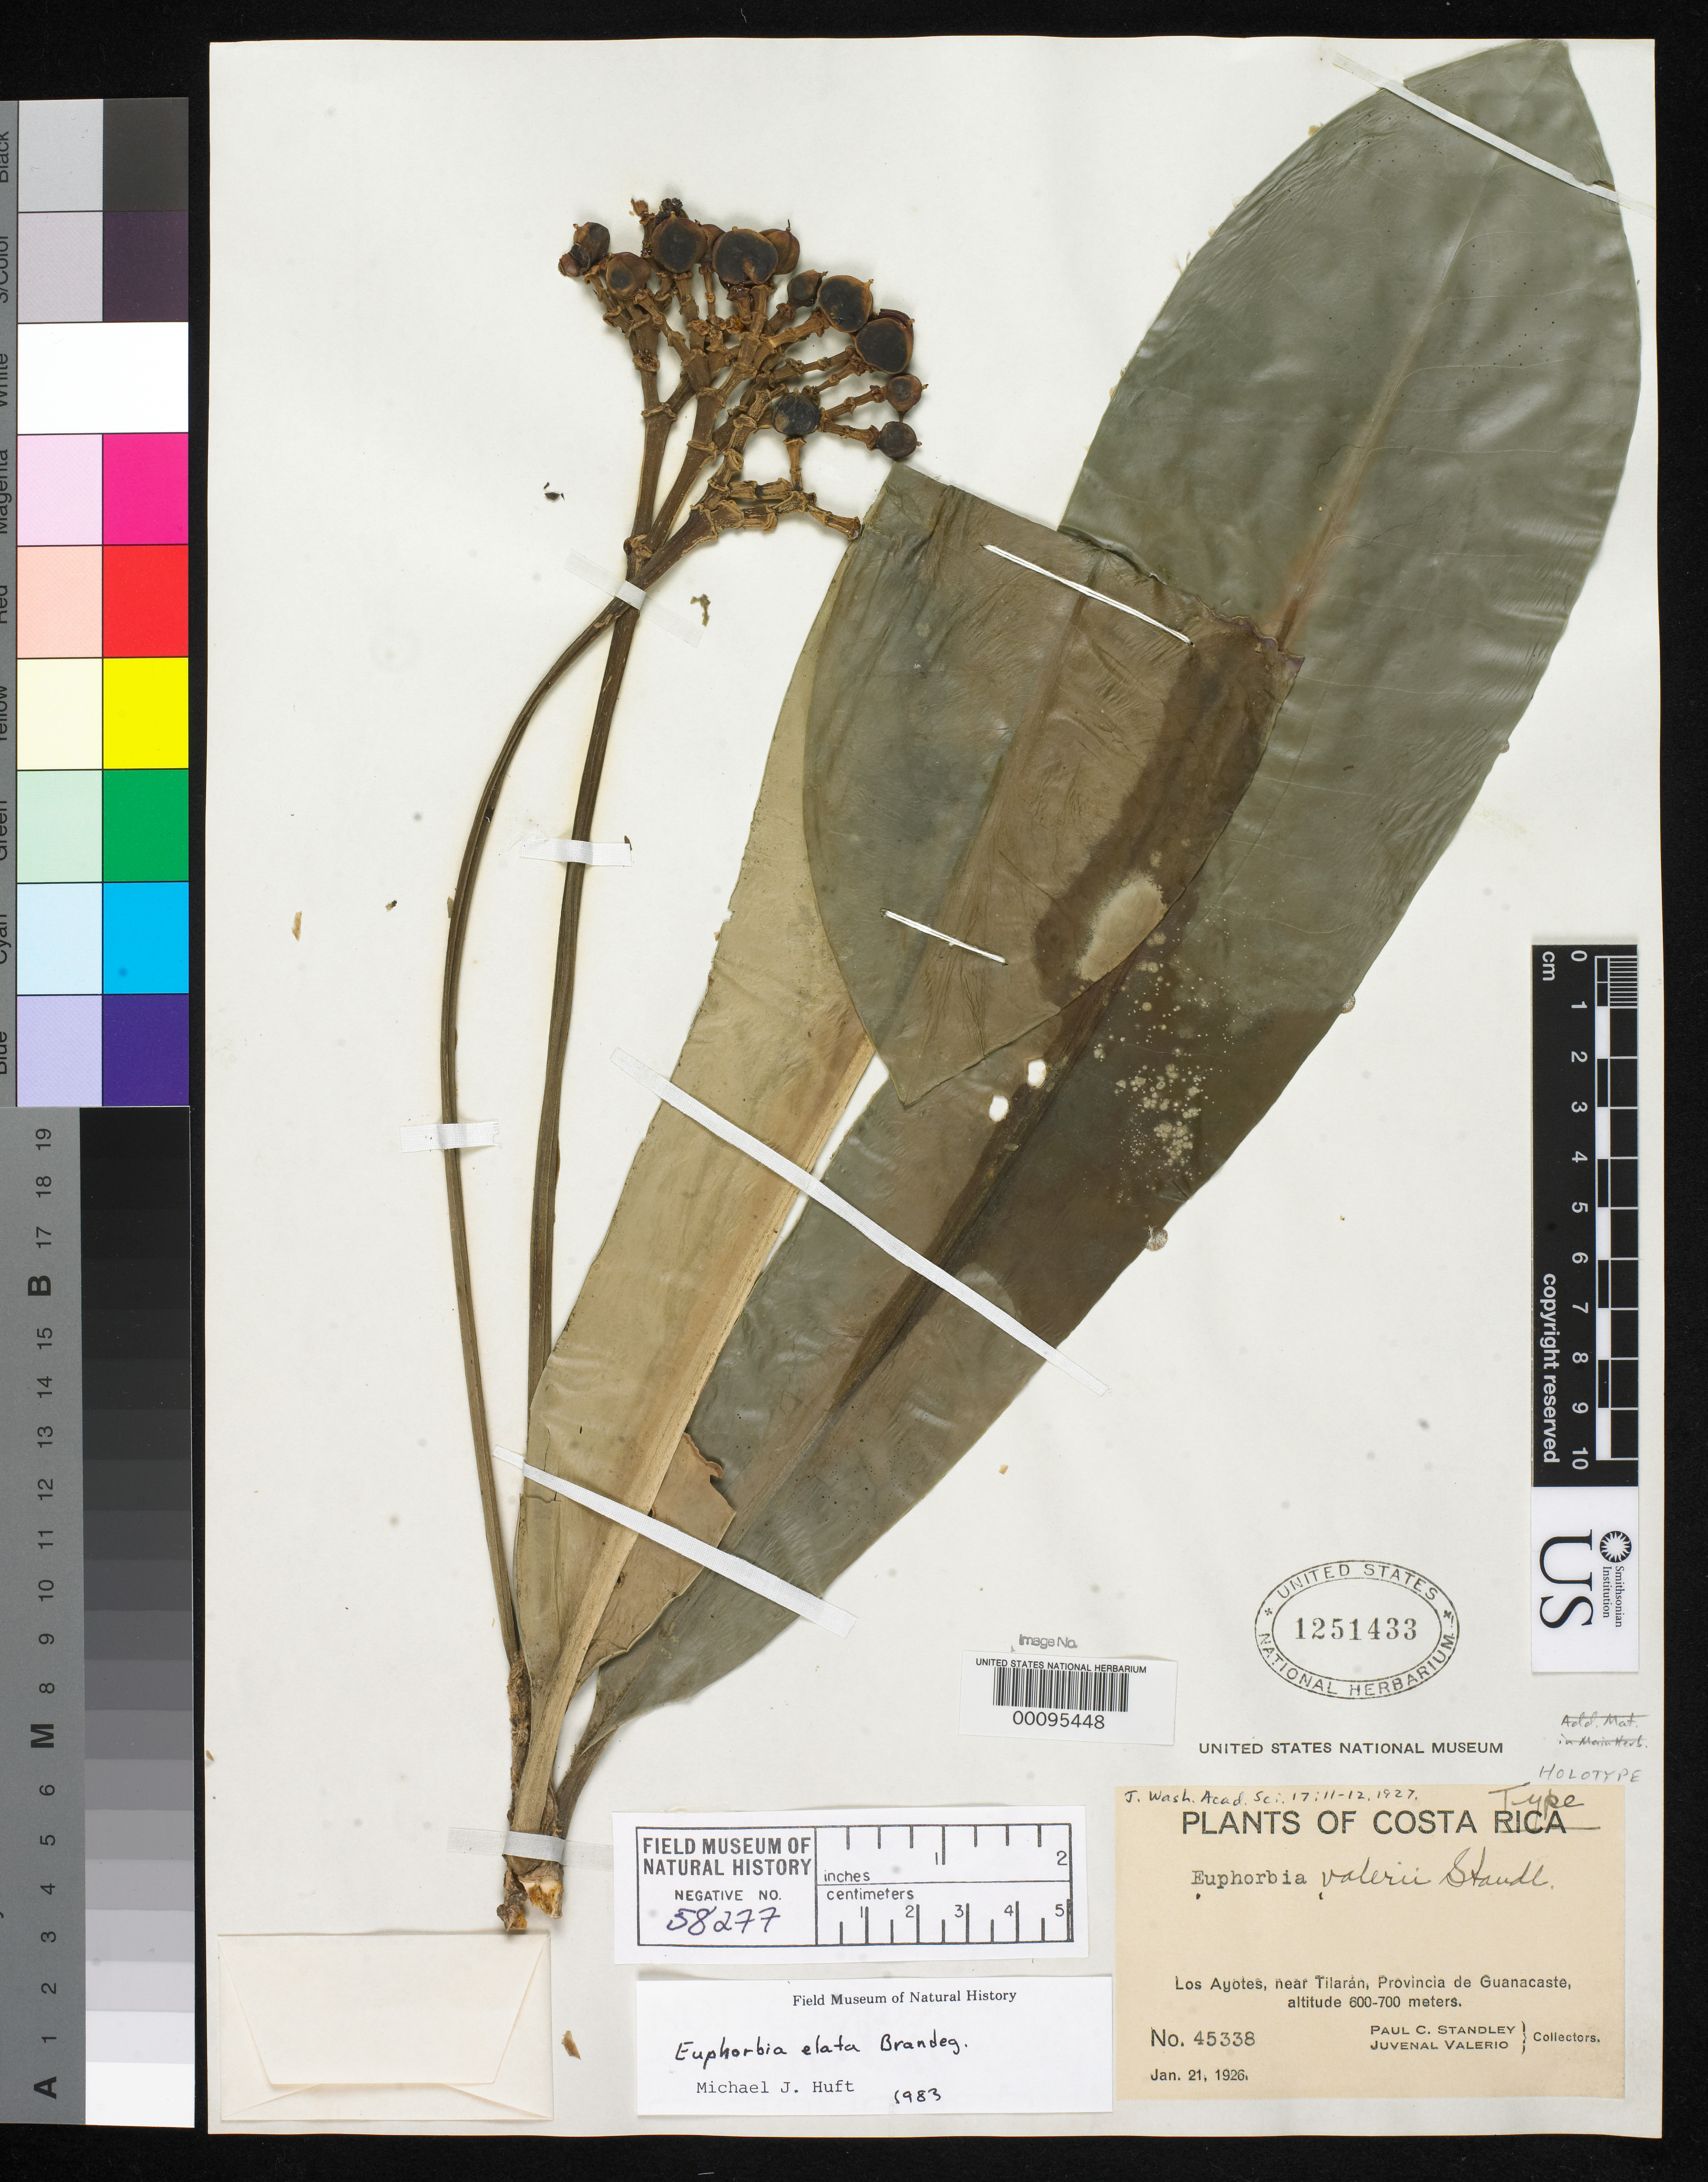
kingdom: Plantae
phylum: Tracheophyta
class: Magnoliopsida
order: Malpighiales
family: Euphorbiaceae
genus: Euphorbia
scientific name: Euphorbia valerioi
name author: Standl.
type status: Holotype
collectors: P. C. Standley & J. Valerio R.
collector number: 45338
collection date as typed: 21 Jan 1926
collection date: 1926-01-21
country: Costa Rica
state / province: Guanacaste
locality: Los Ayotes, Sierra de Tilarán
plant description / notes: Specific epithet published as "valerii" but see ICBN Art. 60.7, ex. 11.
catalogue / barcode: US 1251433